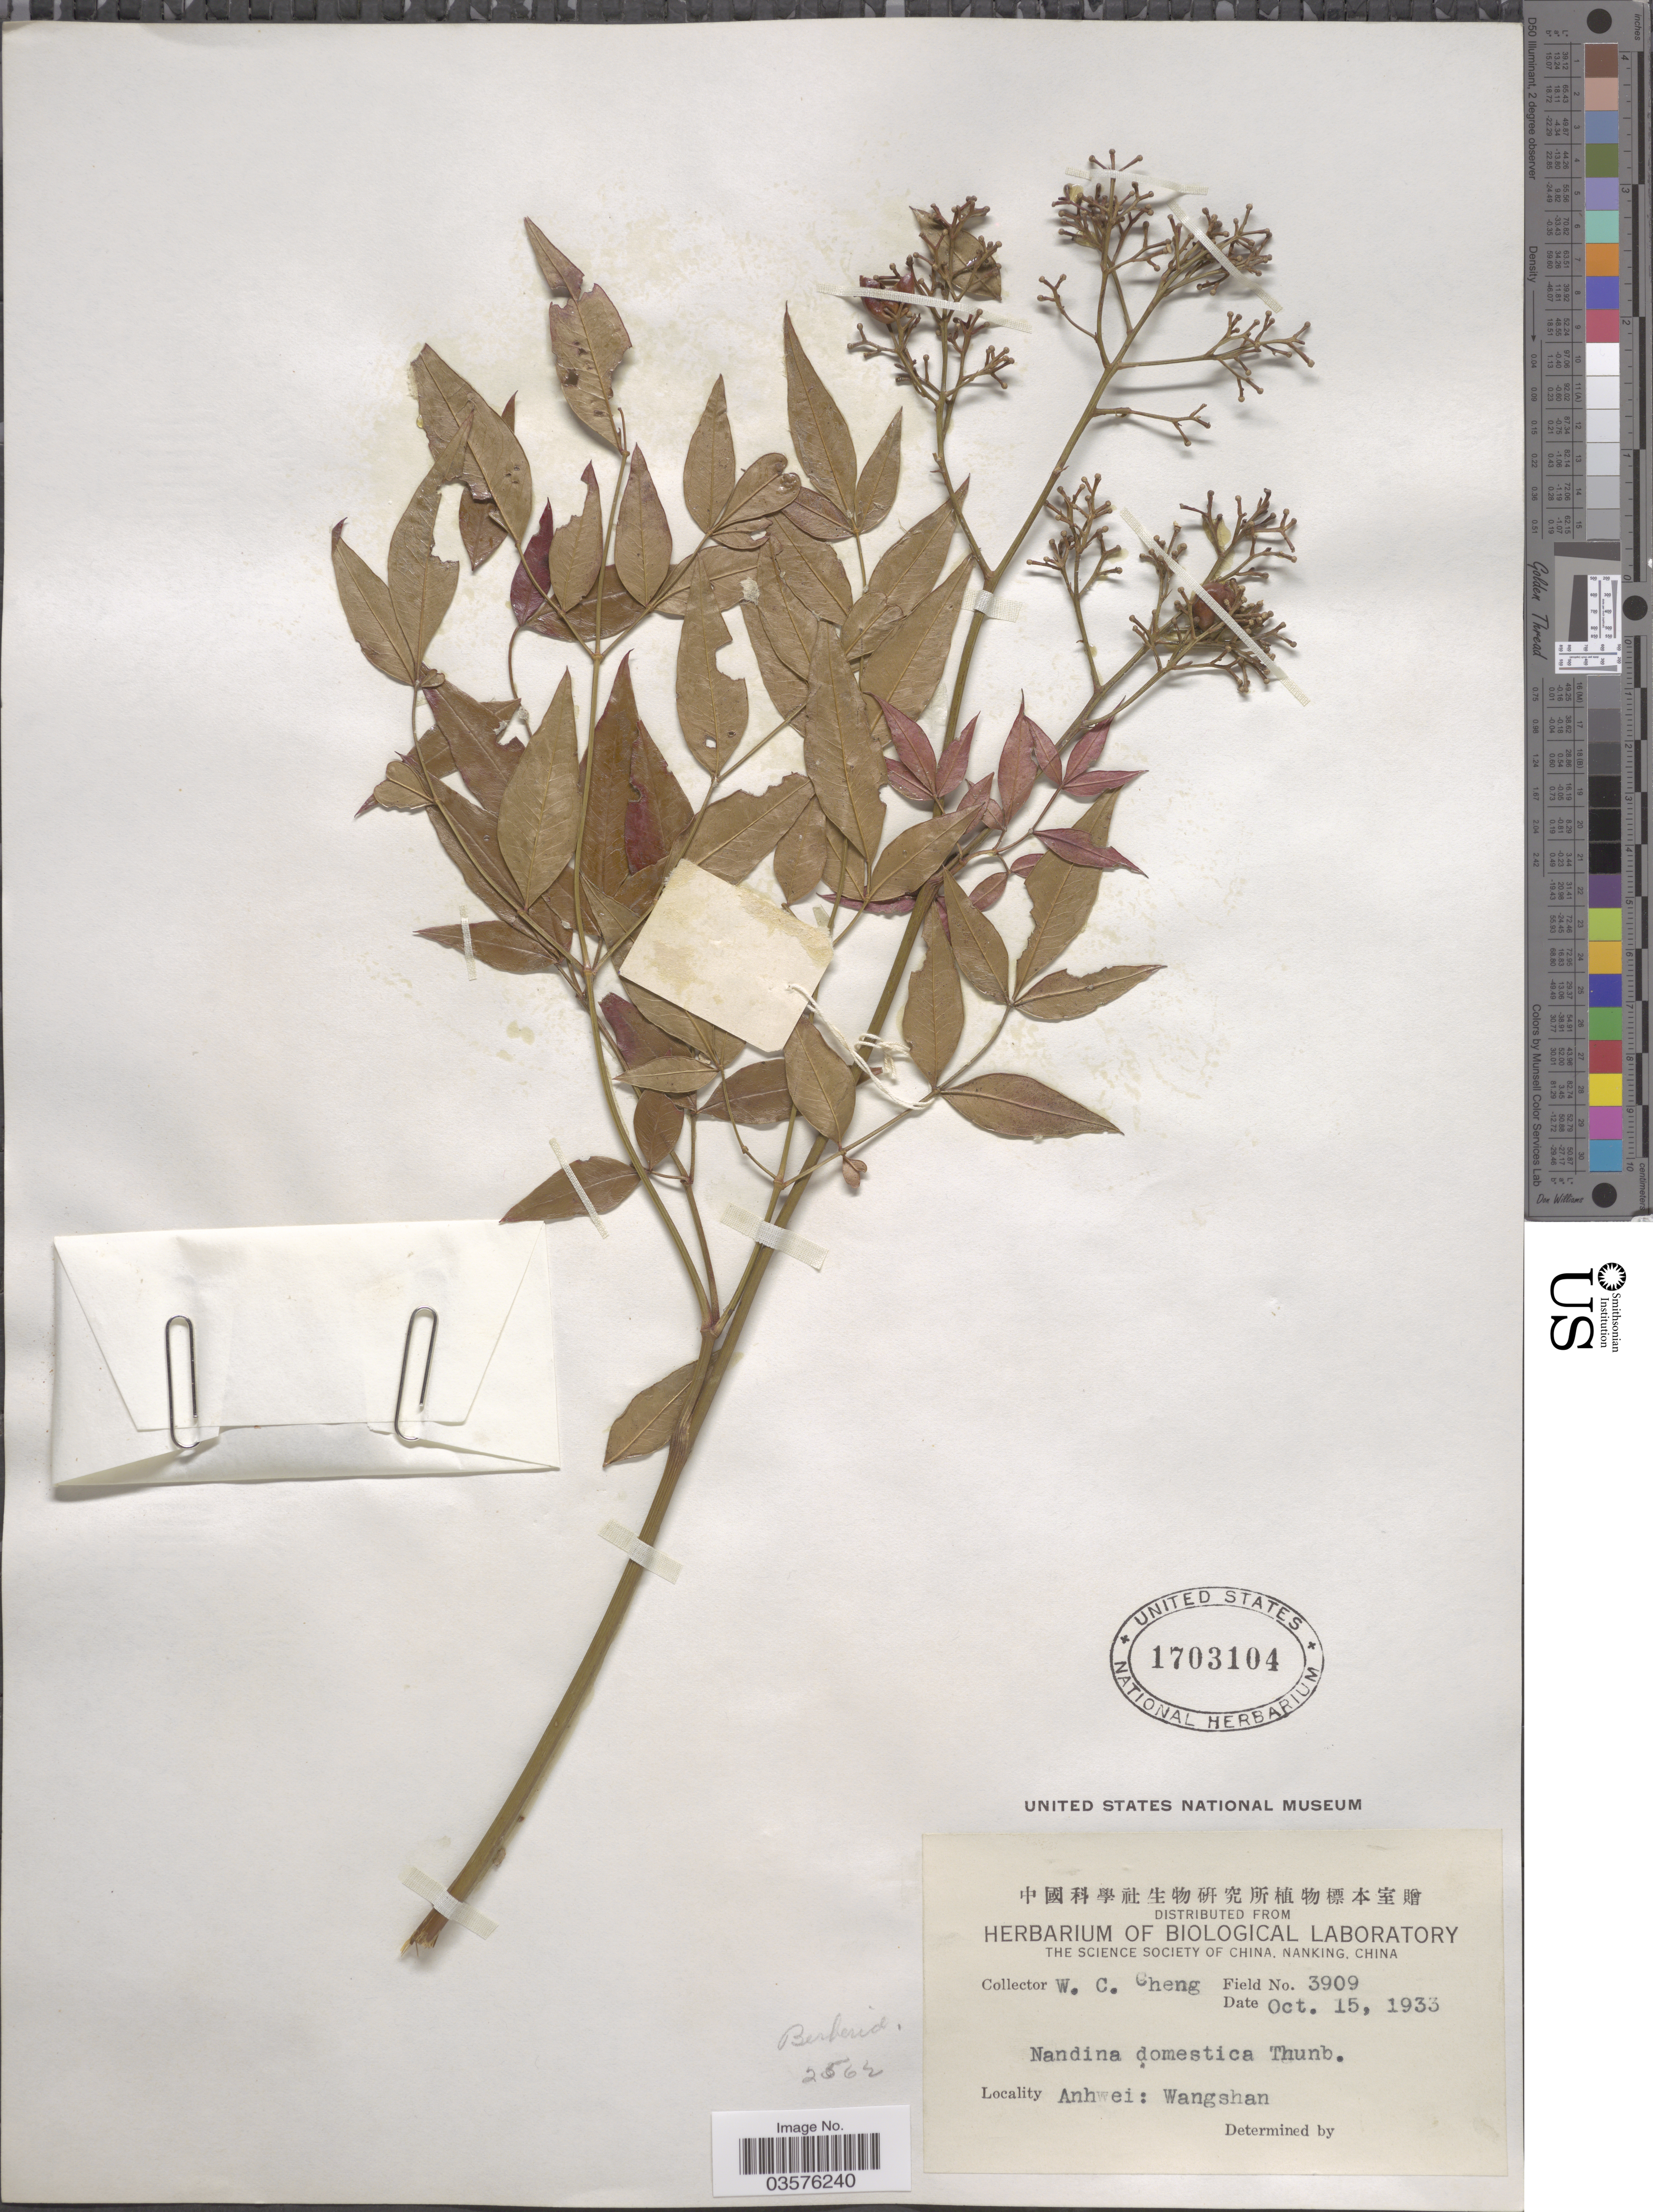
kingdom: Plantae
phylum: Tracheophyta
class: Magnoliopsida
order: Ranunculales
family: Berberidaceae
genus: Nandina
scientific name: Nandina domestica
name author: Thunb.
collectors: W. C. Cheng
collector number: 3909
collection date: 1933-10-15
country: China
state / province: Anhui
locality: Anhwei: Wangshan.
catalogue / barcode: US 1703104